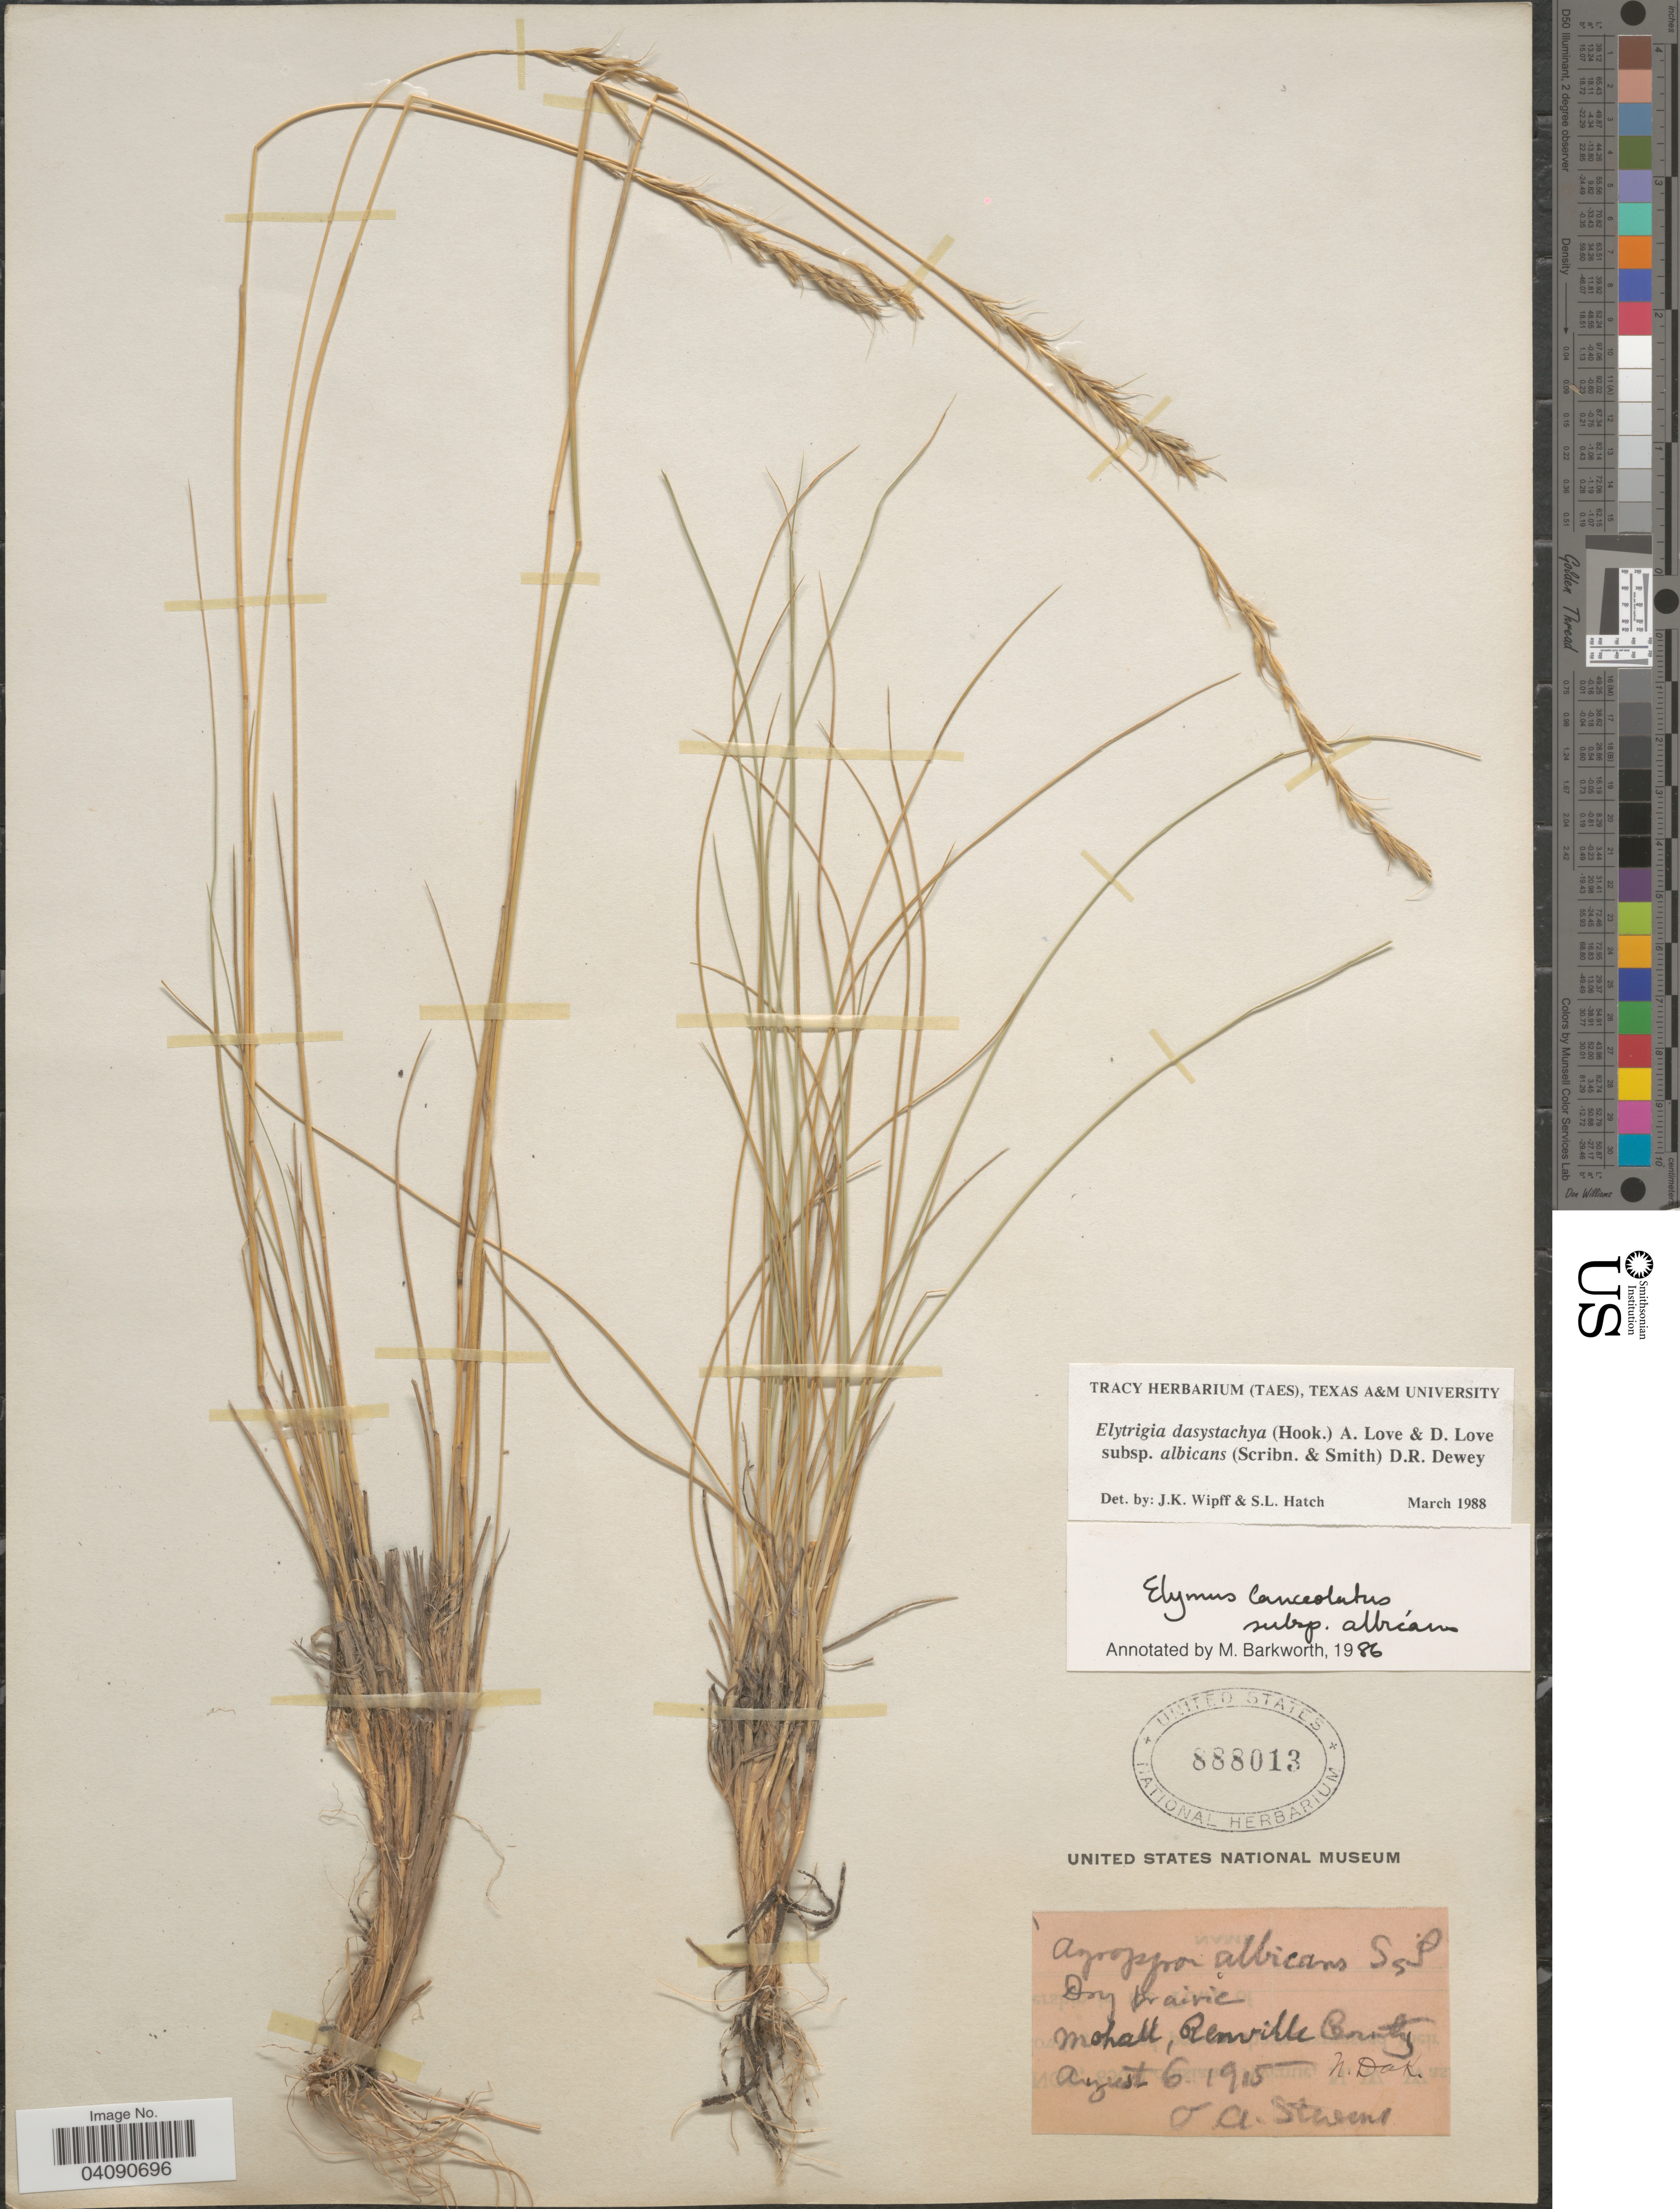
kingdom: Plantae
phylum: Tracheophyta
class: Liliopsida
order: Poales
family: Poaceae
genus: Elymus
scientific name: Elymus albicans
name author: (Scribn. & J.G. Sm.) Á. Löve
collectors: O. A. Stevens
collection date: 1915-08-06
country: United States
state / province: North Dakota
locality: Dry prairie. Mohall, Renville County.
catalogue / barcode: US 888013